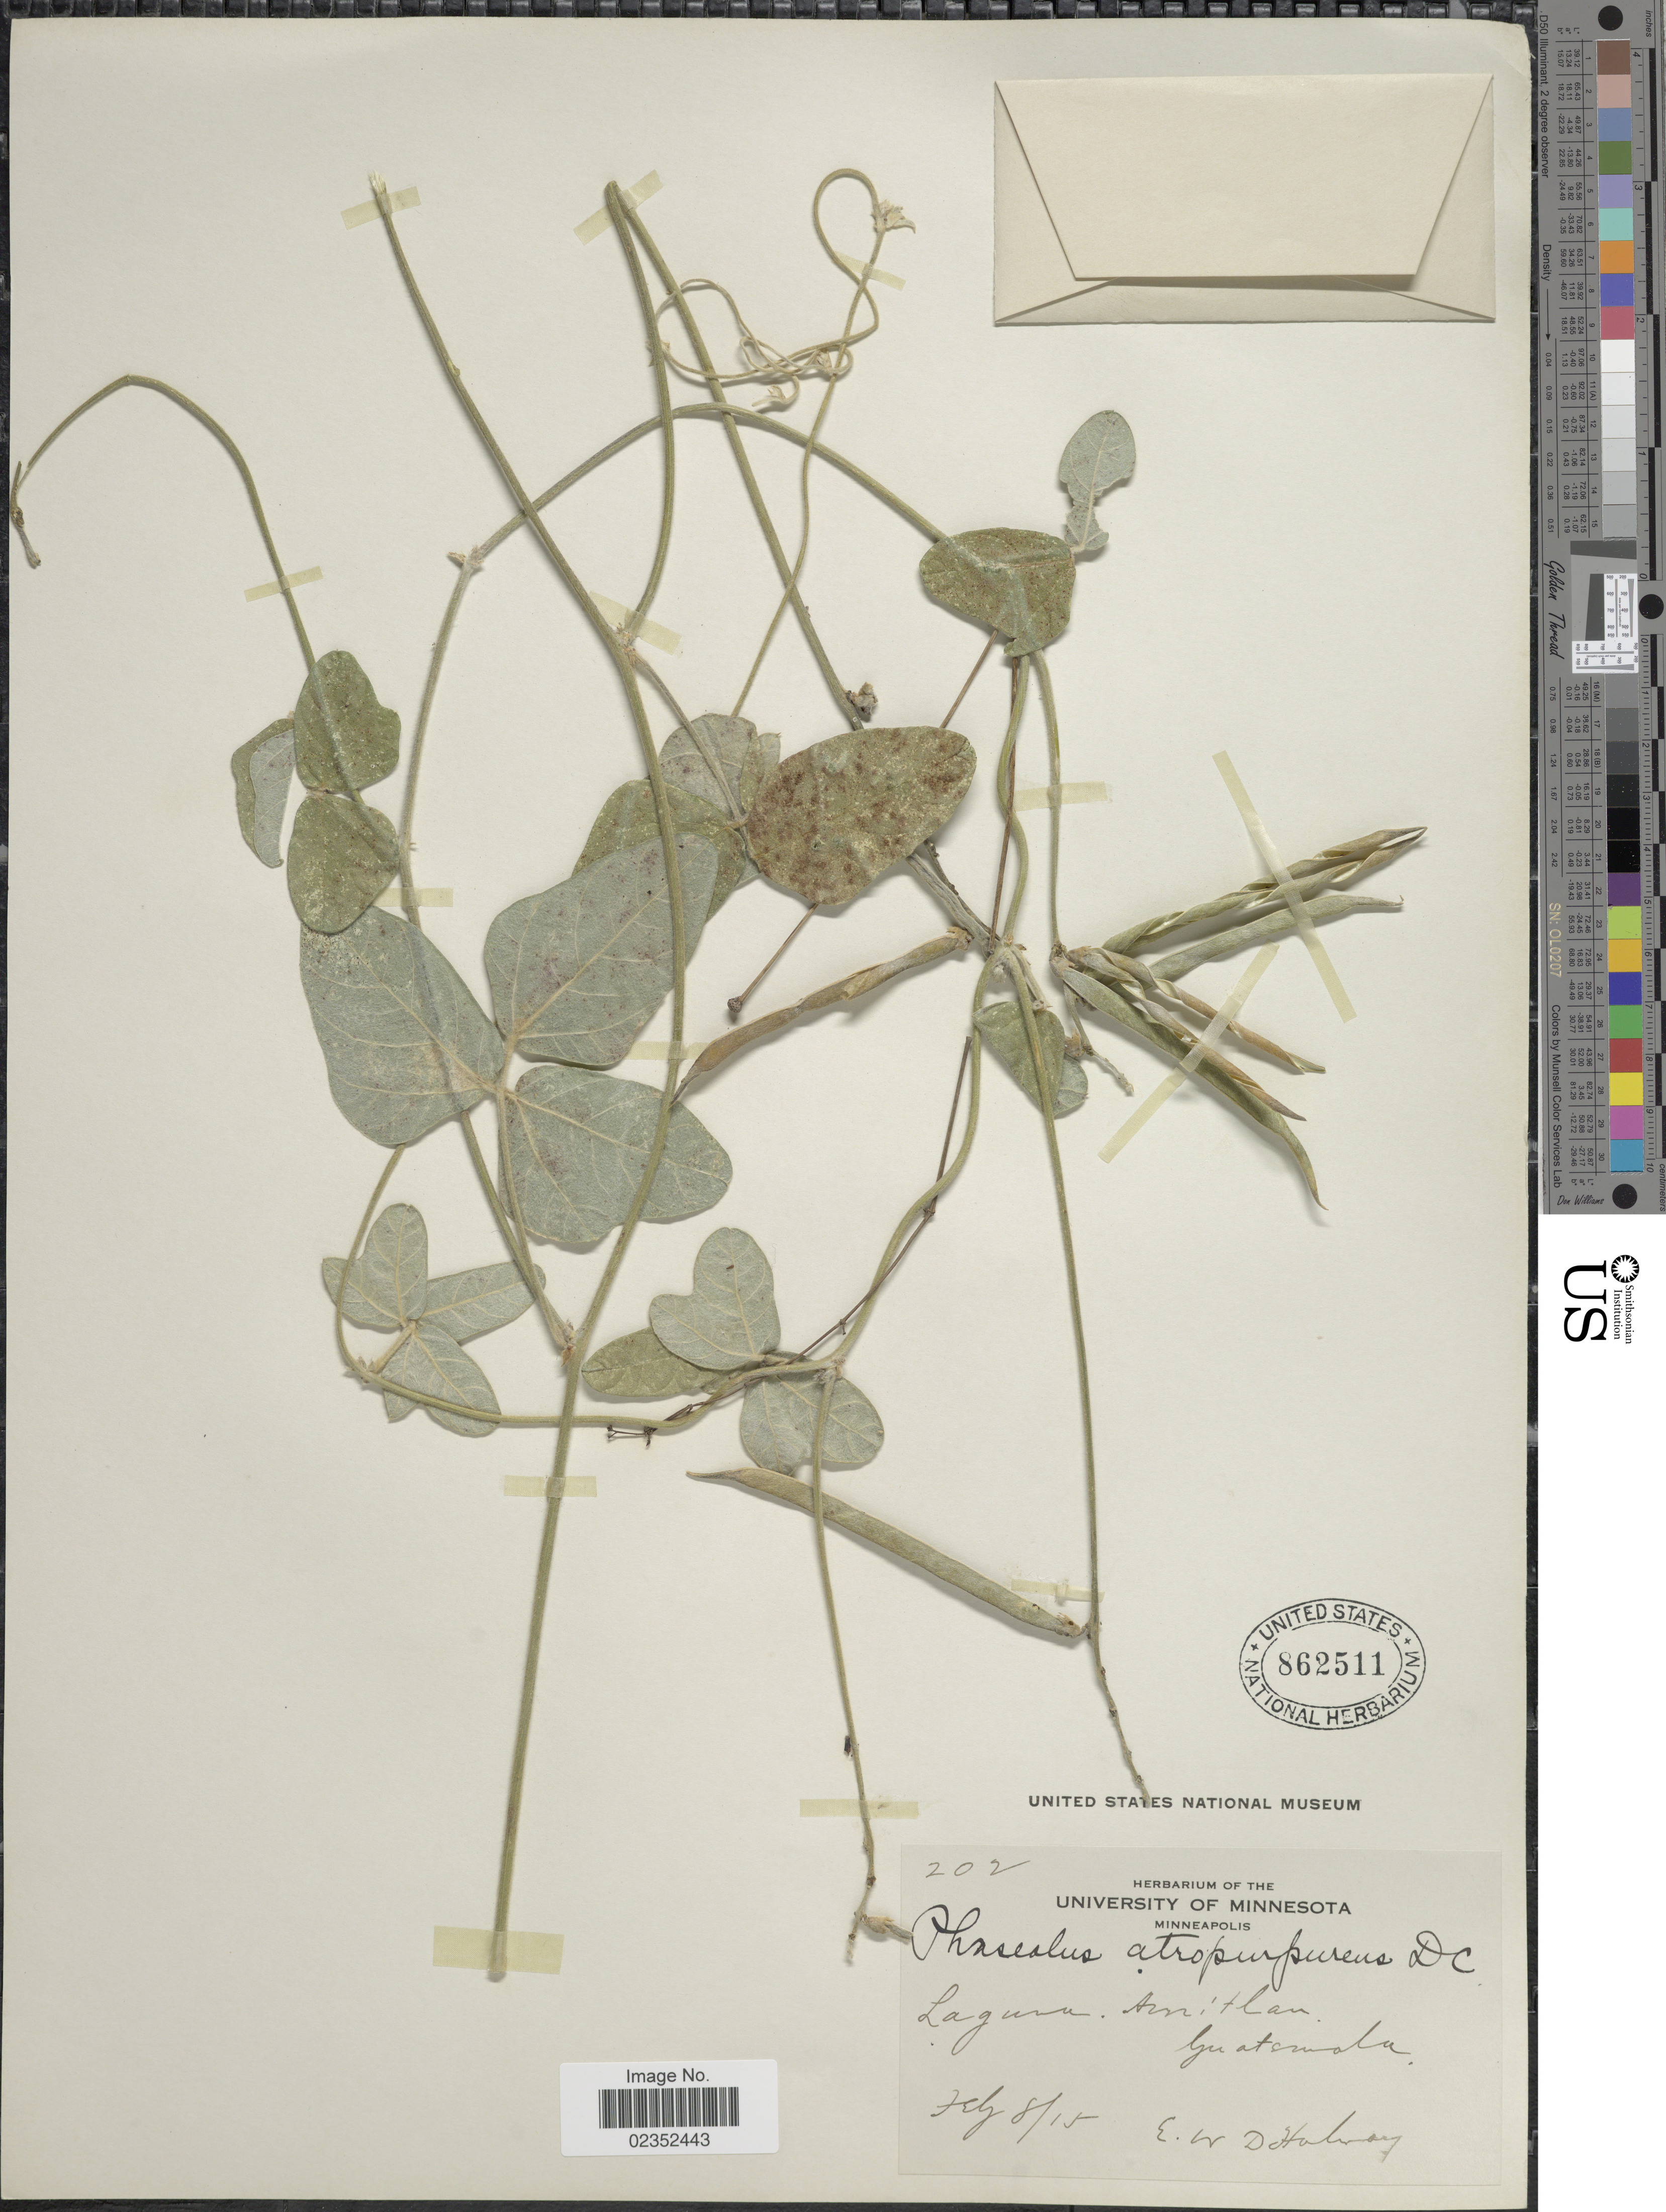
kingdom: Plantae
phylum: Tracheophyta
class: Magnoliopsida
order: Fabales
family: Fabaceae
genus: Macroptilium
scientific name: Macroptilium atropurpureum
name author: (DC.) Urb.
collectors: E. W. D. Holway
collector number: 202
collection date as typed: Transcribed d/m/y: 8/2/15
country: Guatemala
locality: Laguna. Amitlan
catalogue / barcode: US 862511